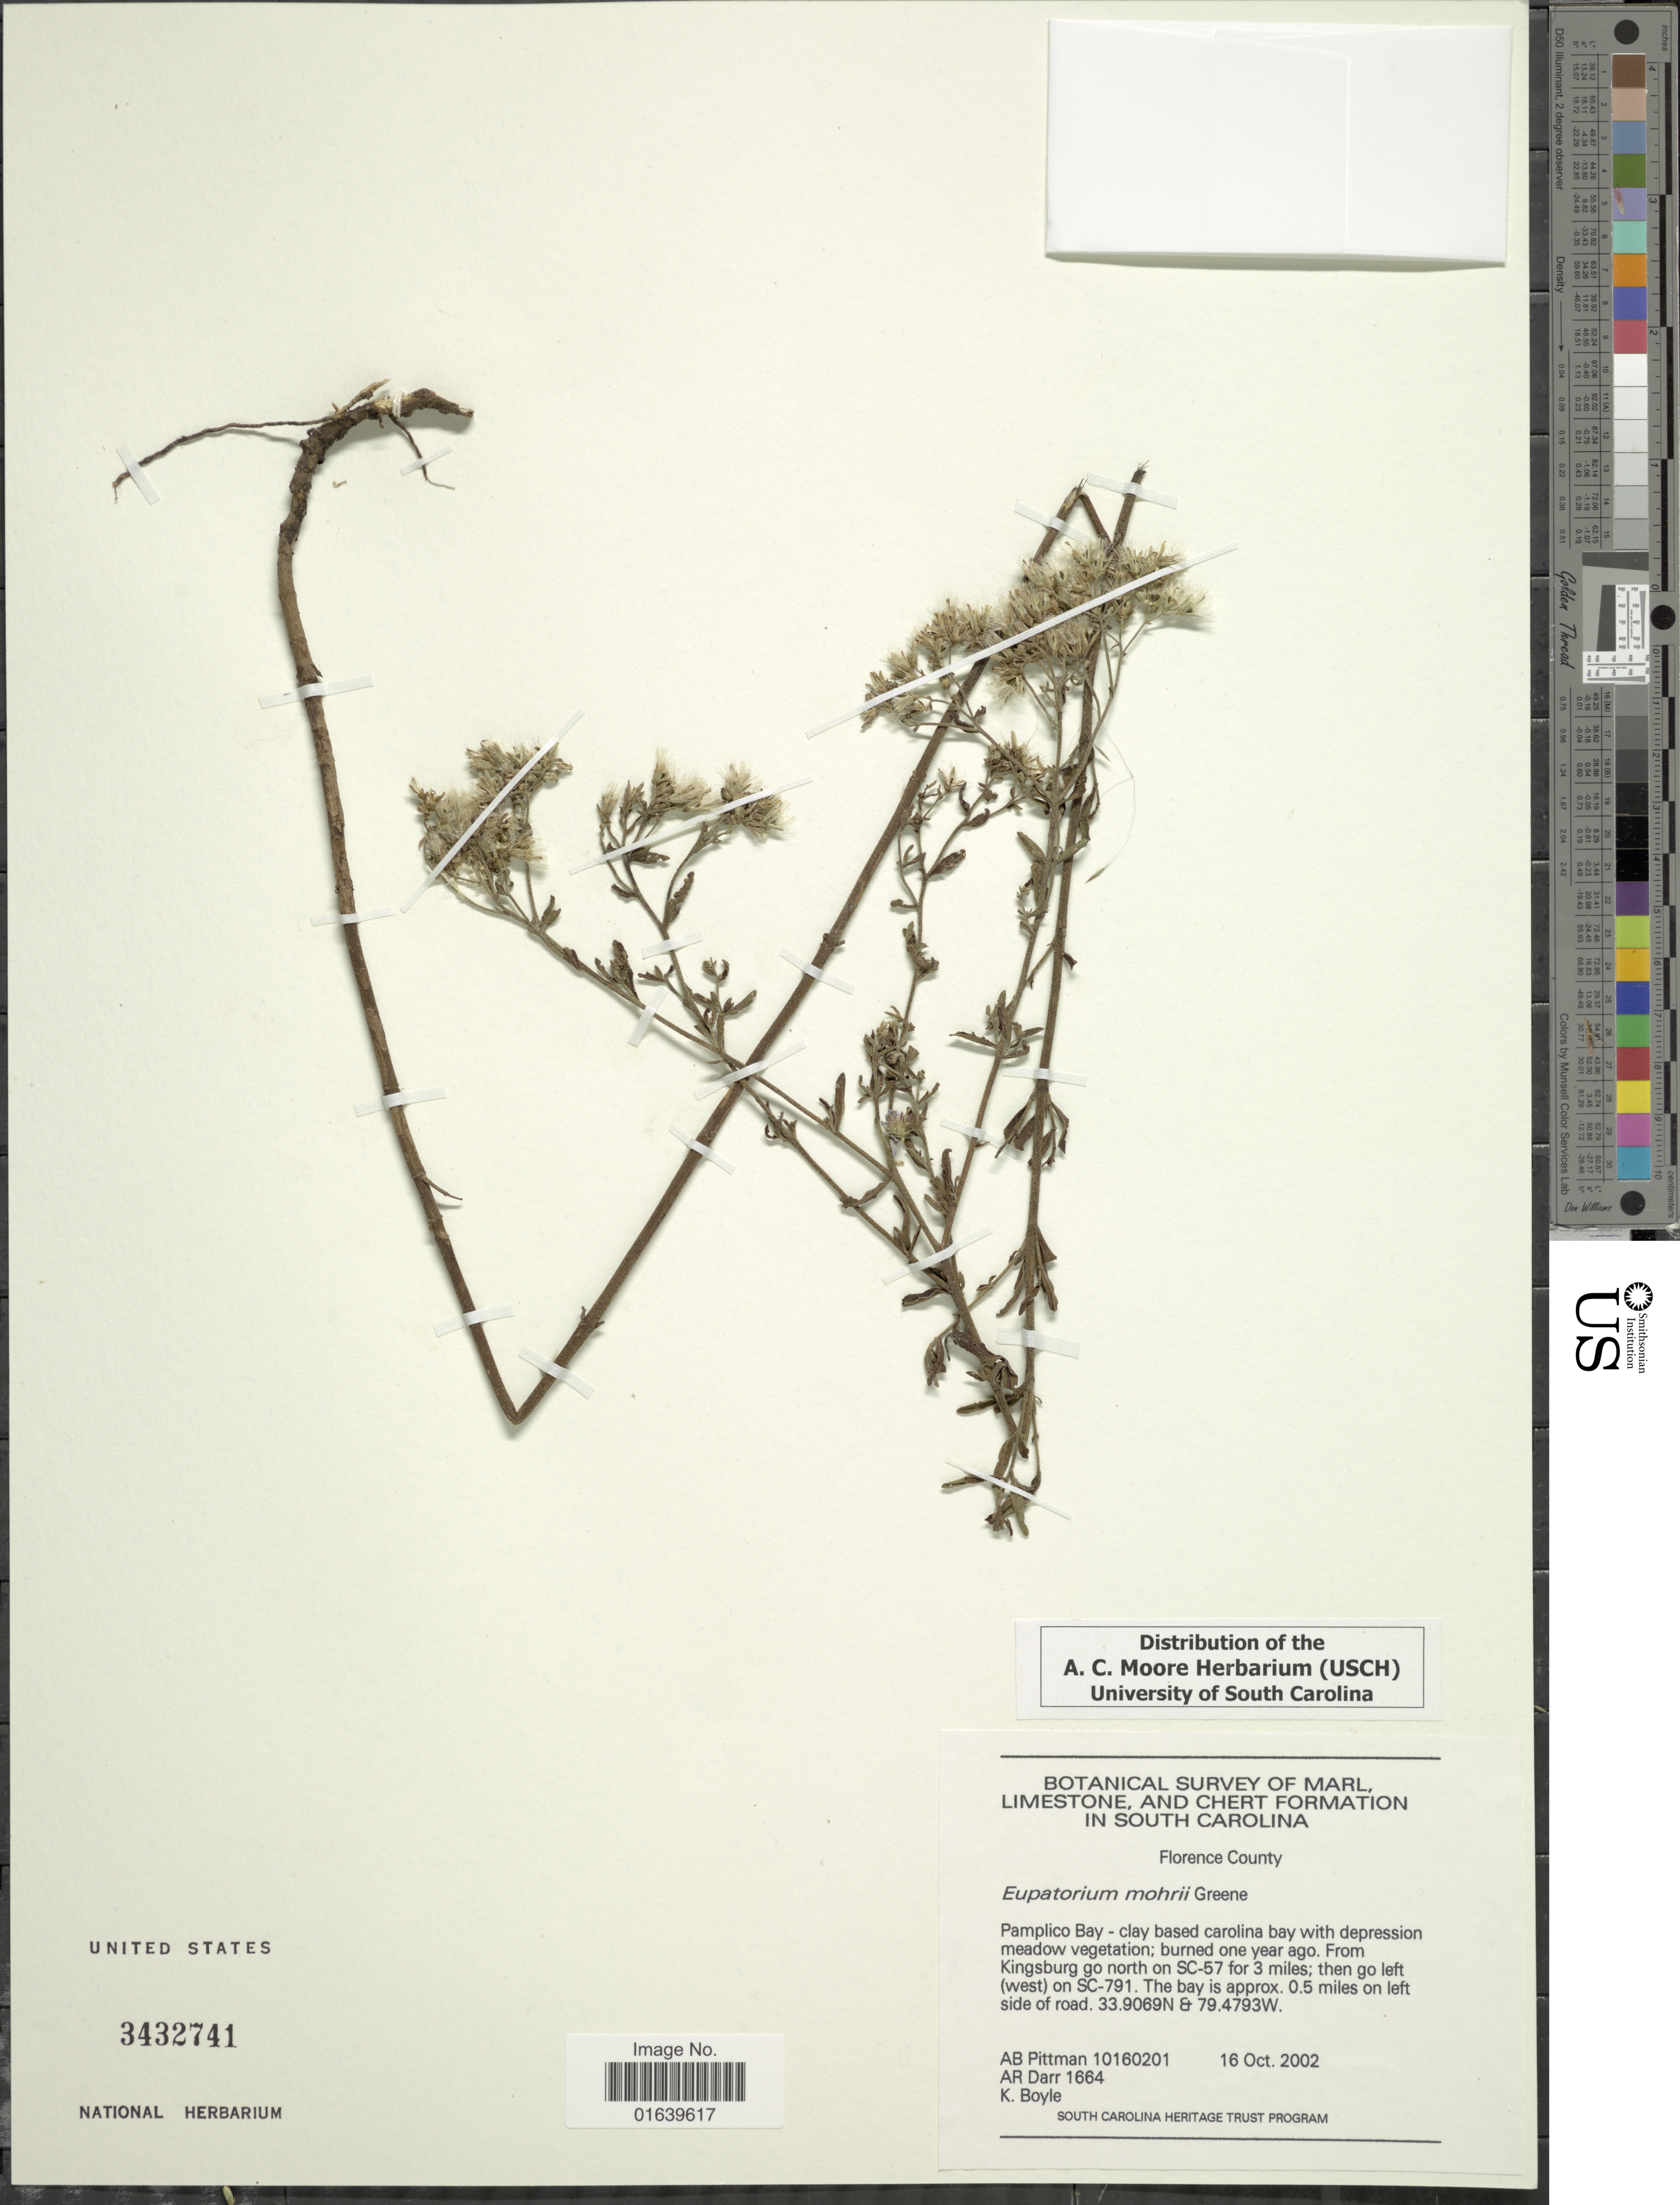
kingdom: Plantae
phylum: Tracheophyta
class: Magnoliopsida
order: Asterales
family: Asteraceae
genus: Eupatorium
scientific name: Eupatorium mohrii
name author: Greene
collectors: A. B. Pittman, A. Darr & K. Boyle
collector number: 10160201/1664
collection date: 2002-10-16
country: United States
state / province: South Carolina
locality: Florence County, Pamplico Bay - From Kingsburg go north on SC-57 for 3 miles; then go left (west) on SC-791. The bay is apporx. 0.5 miles on left side of road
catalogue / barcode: US 3432741